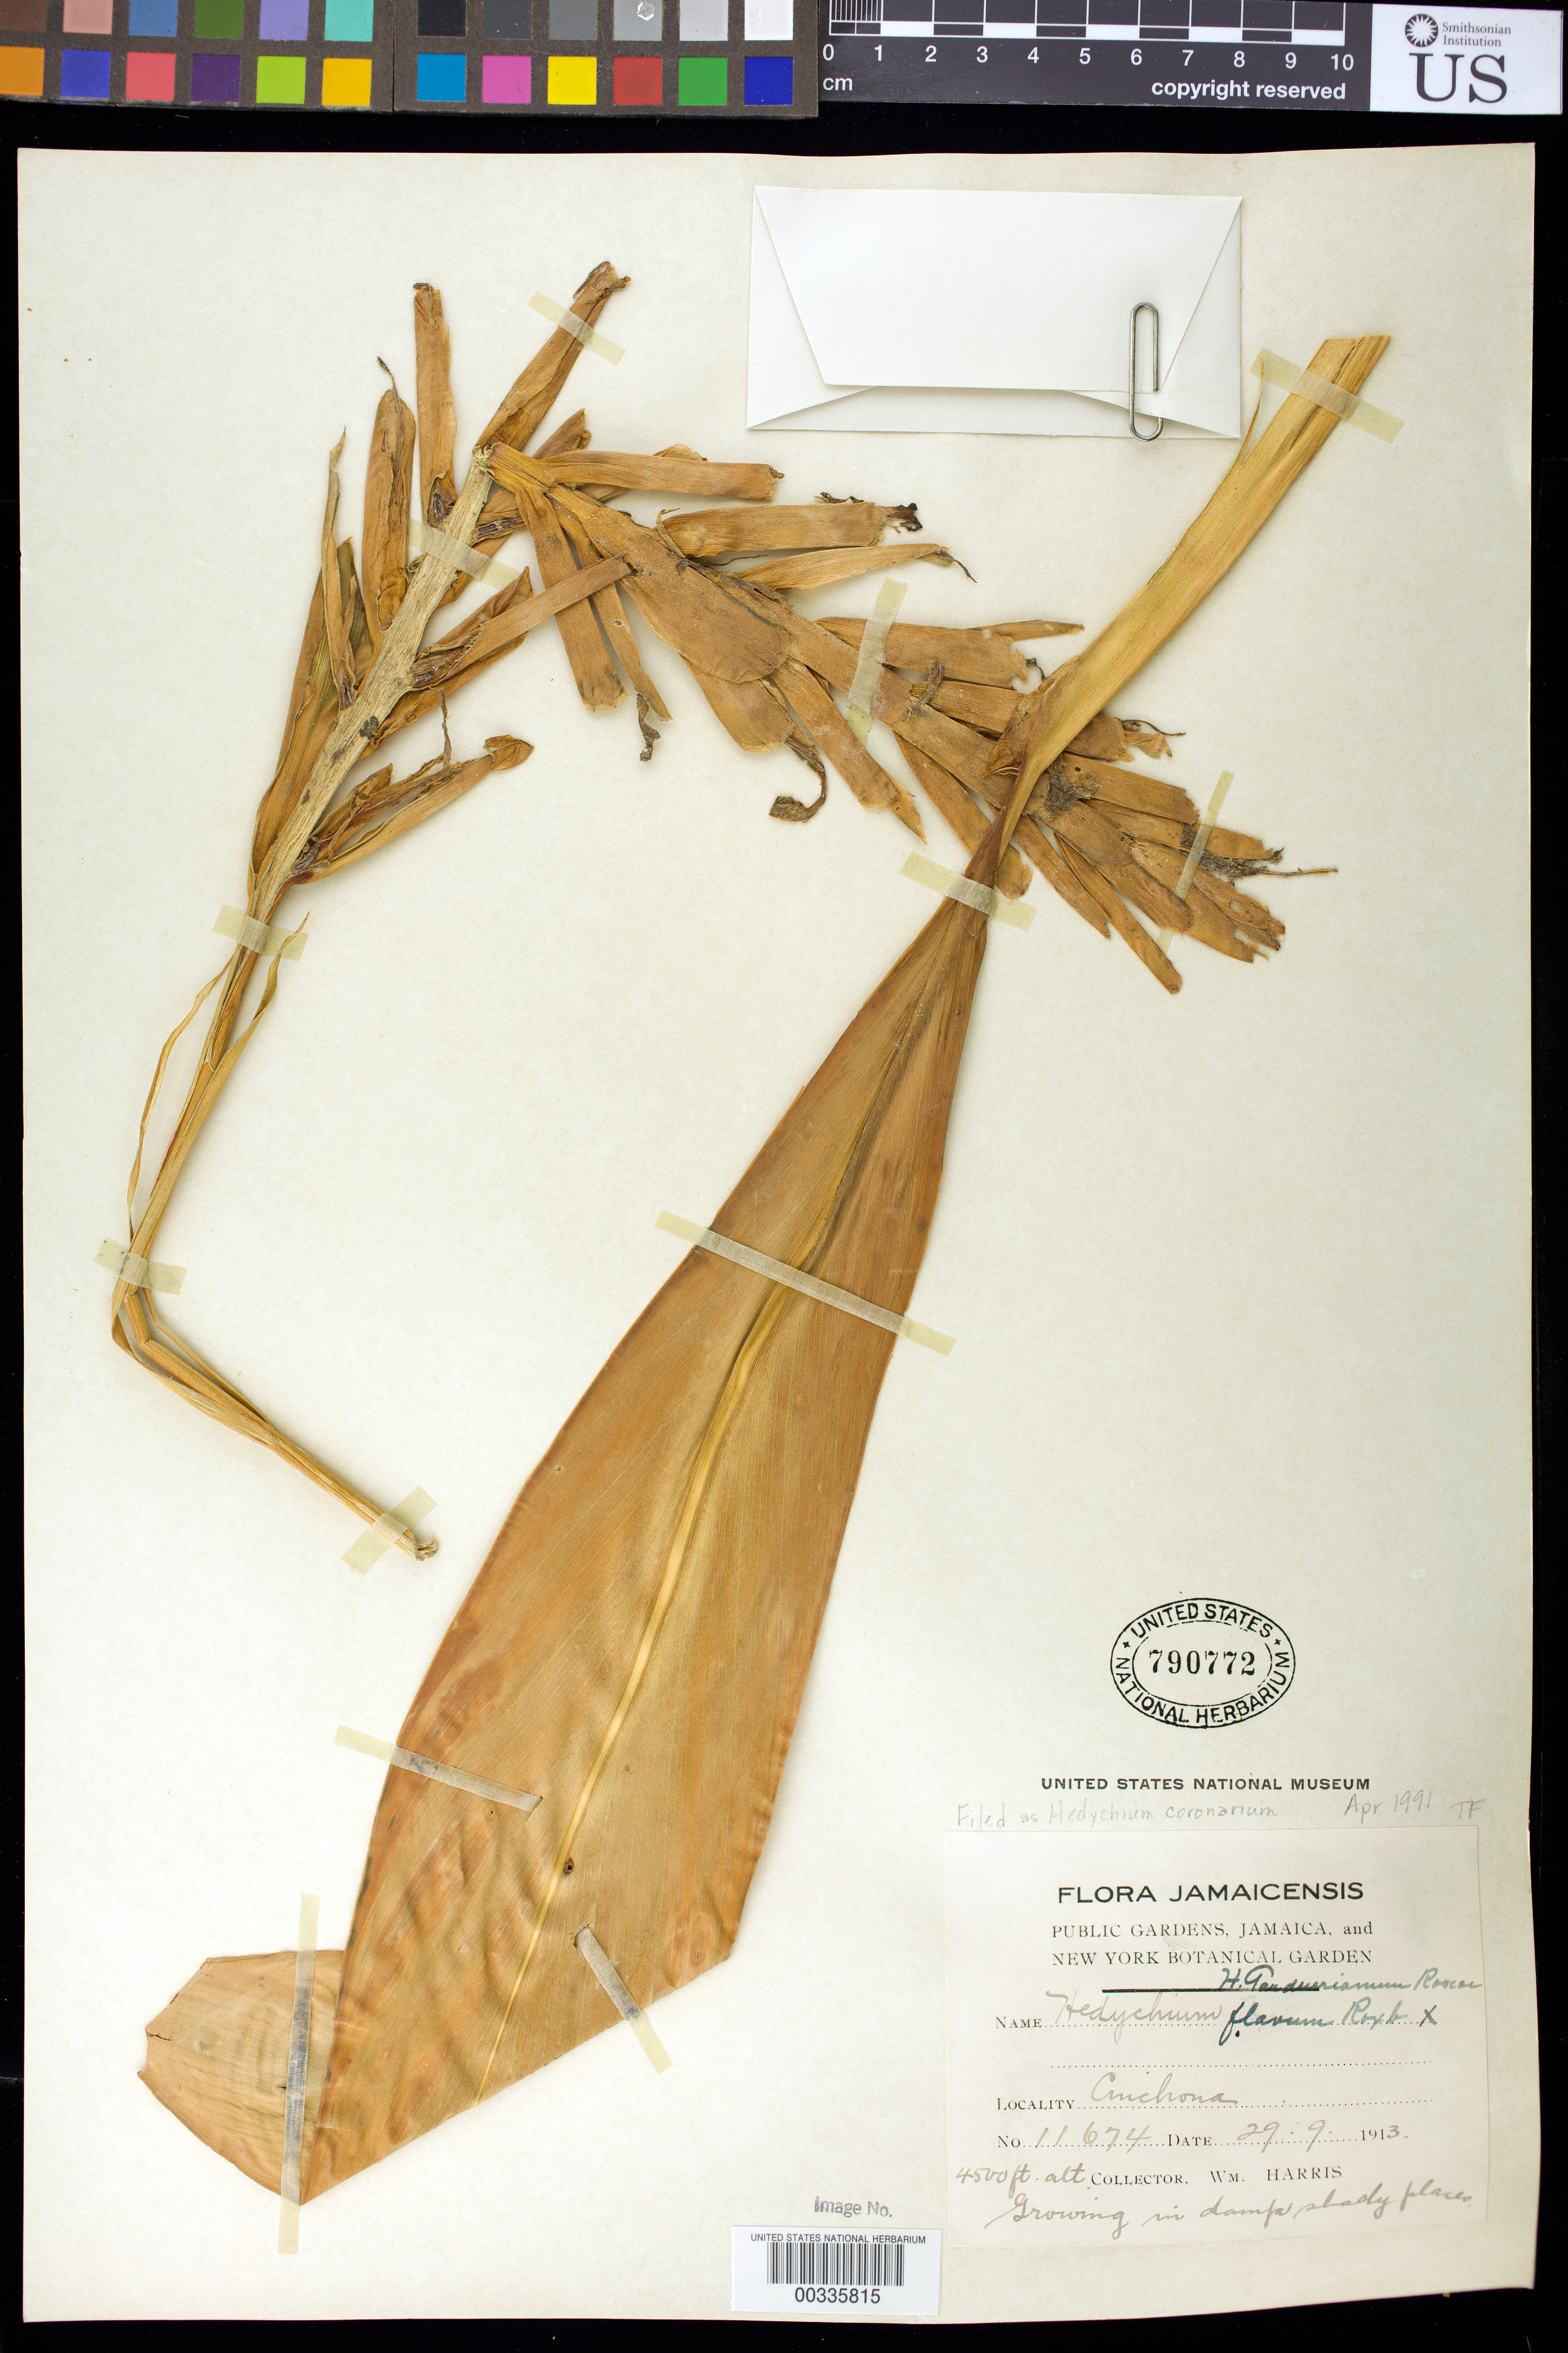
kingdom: Plantae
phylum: Tracheophyta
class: Liliopsida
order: Zingiberales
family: Zingiberaceae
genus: Hedychium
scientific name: Hedychium coronarium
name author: J. Koenig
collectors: W. H. Harris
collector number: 11674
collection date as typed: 29 Sep 1913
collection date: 1913-09-29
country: Jamaica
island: Greater Antilles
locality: Cinchona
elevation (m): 1372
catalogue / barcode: US 790772